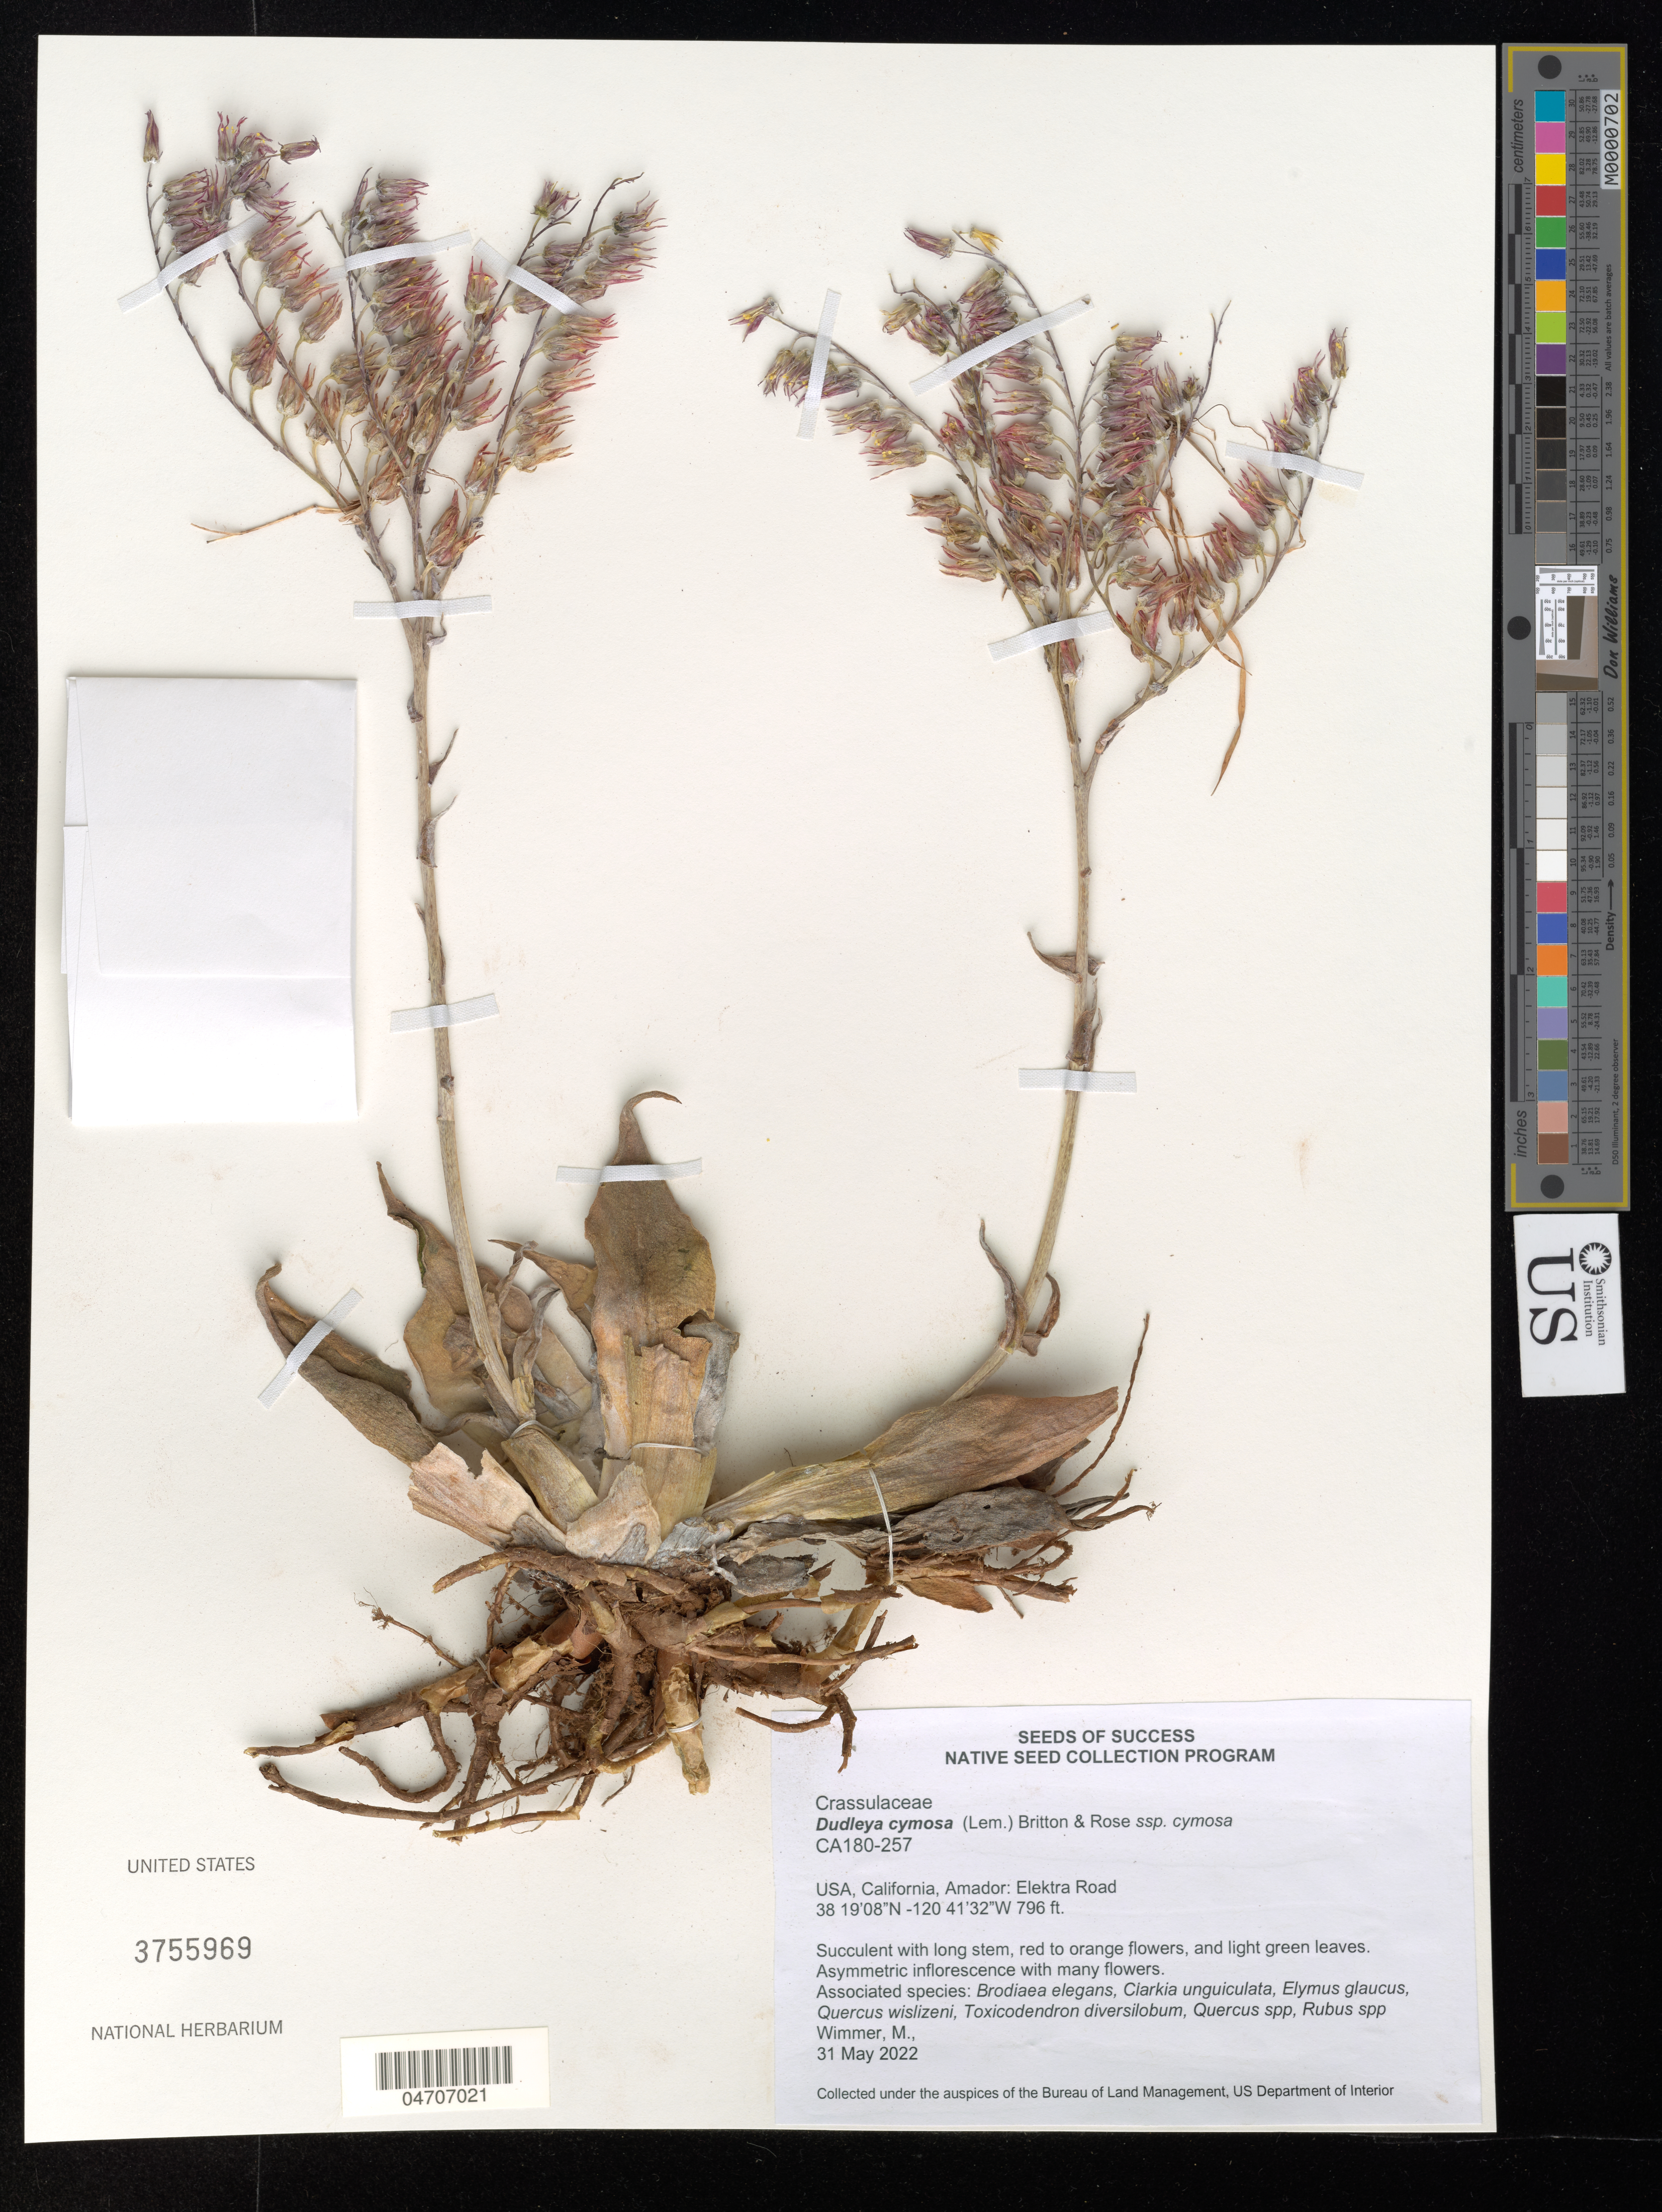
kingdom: Plantae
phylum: Tracheophyta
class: Magnoliopsida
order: Saxifragales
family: Crassulaceae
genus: Dudleya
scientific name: Dudleya cymosa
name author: (Lem.) Britton & Rose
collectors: E. Guerra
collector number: CA180-257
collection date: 2022-05-31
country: United States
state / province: California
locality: Amador: Elektra Road.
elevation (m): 243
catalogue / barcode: US 3755969